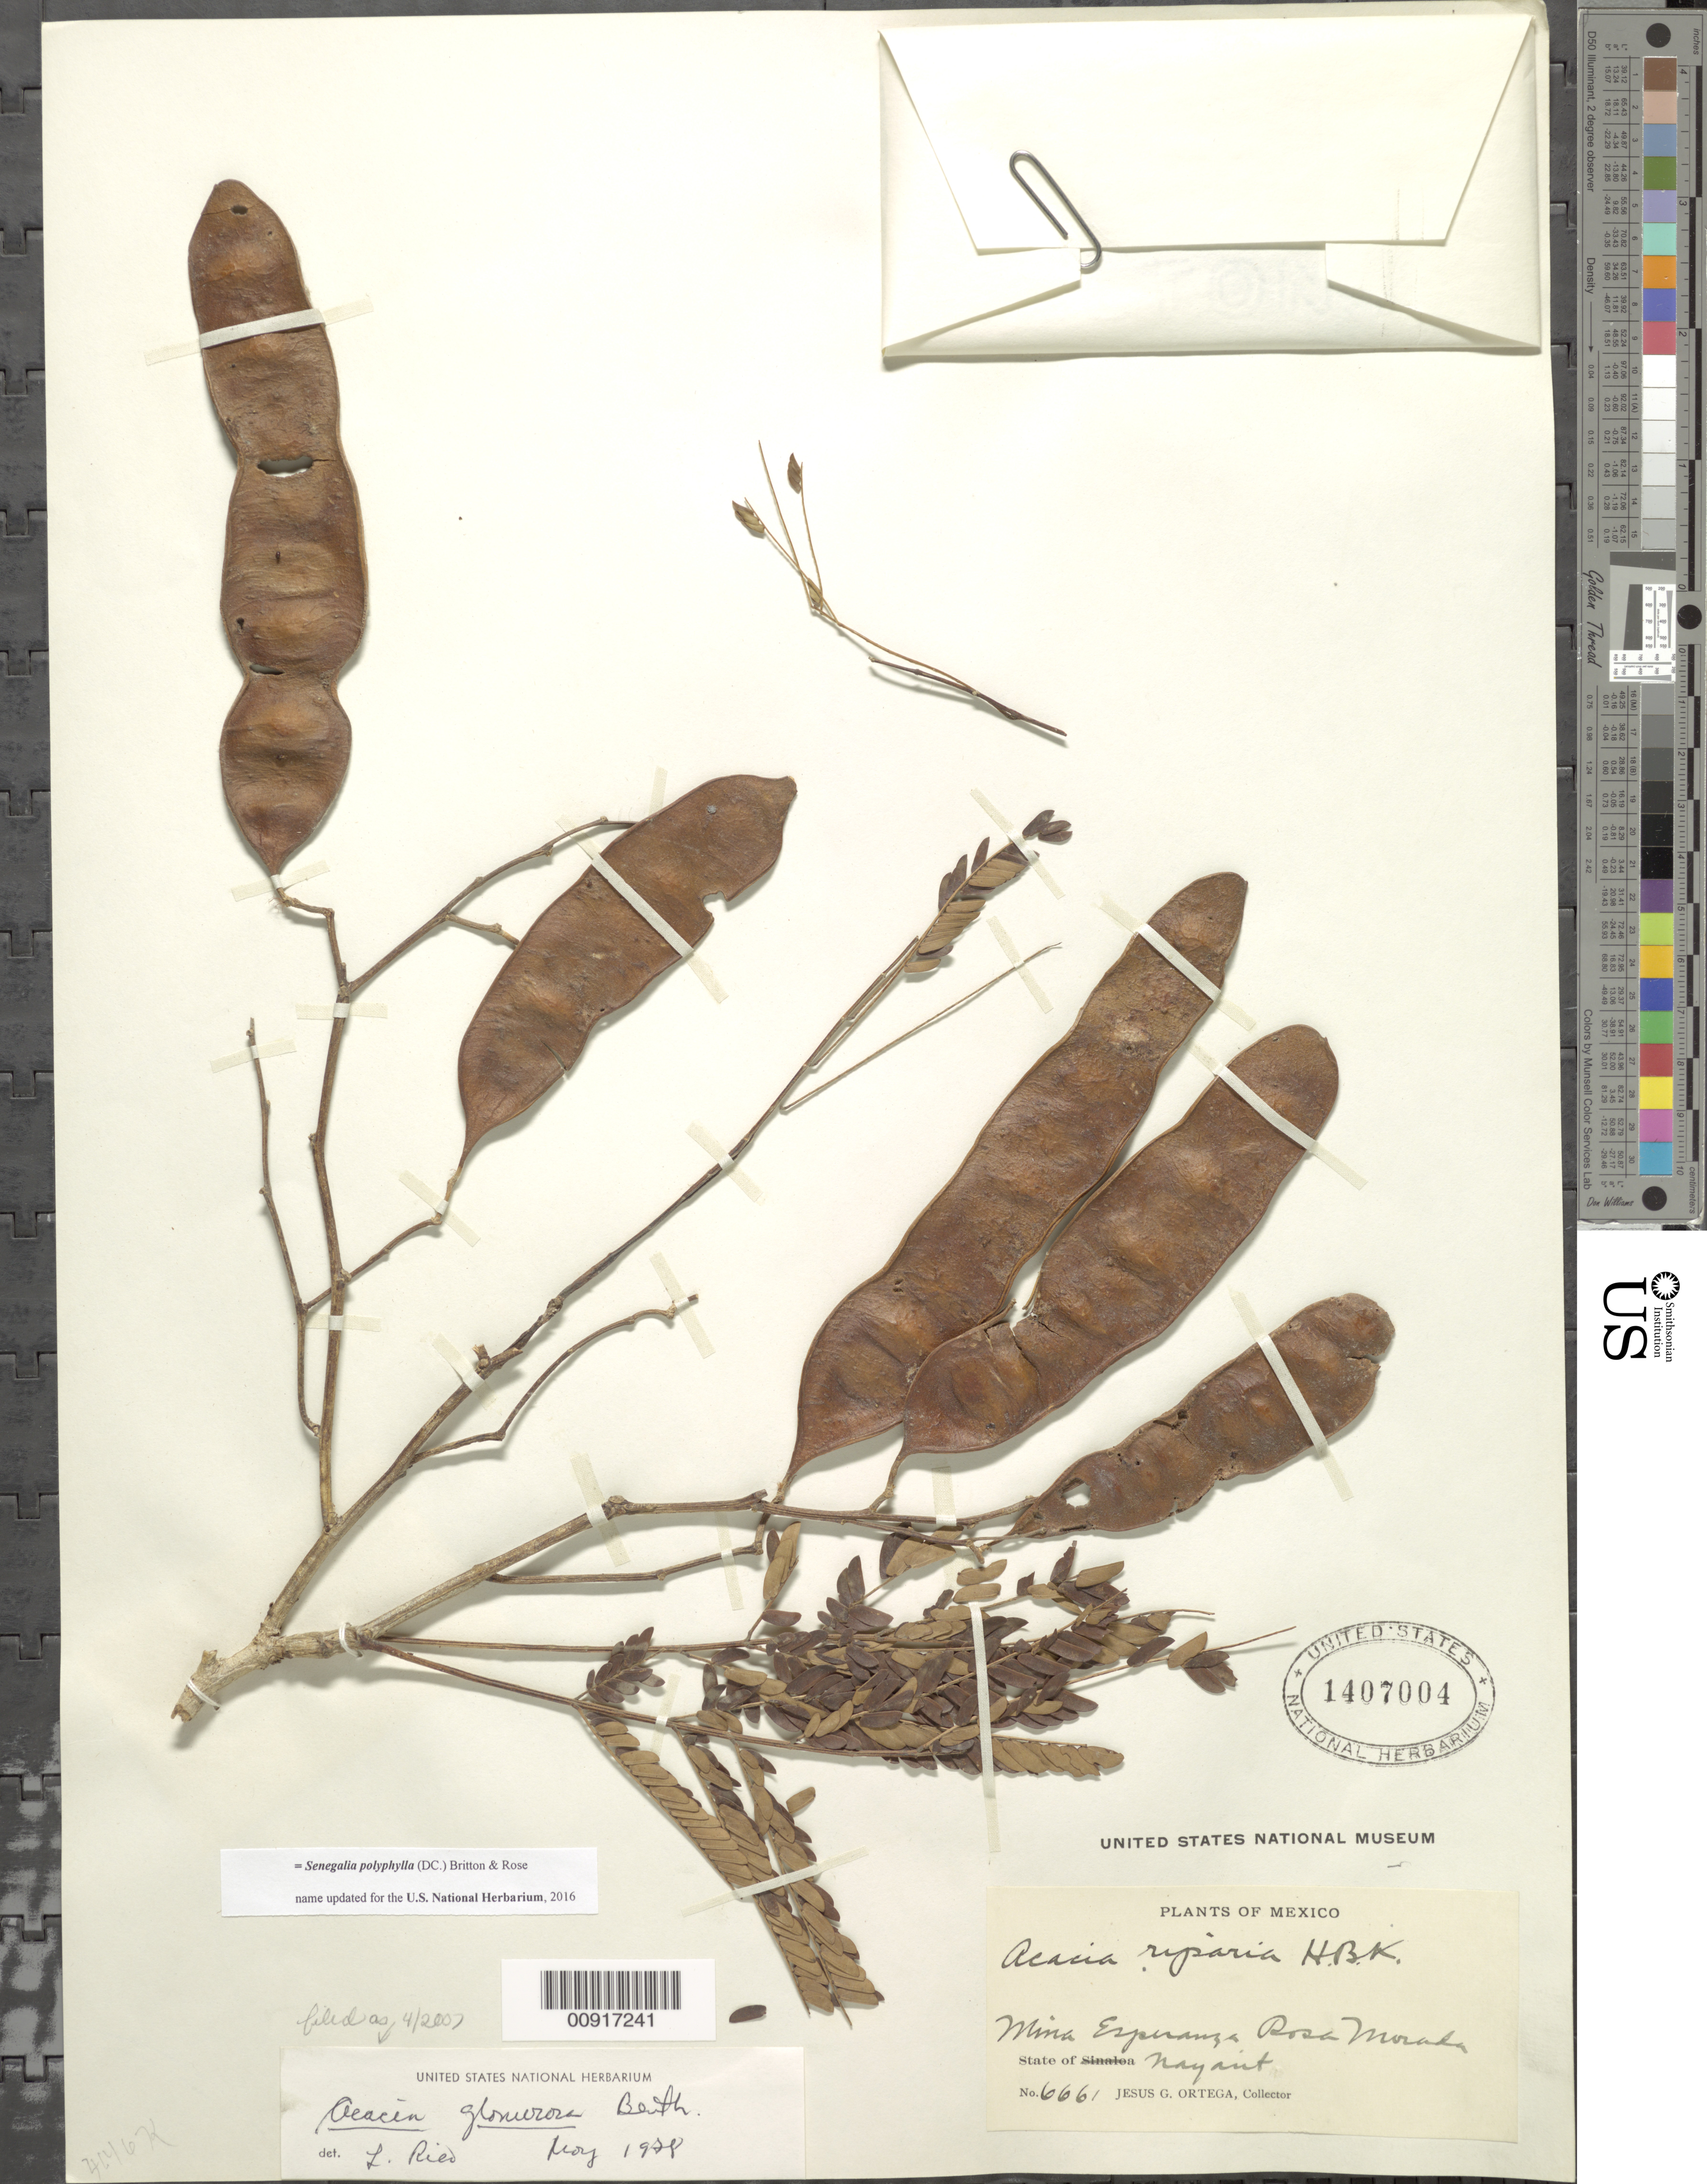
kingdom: Plantae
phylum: Tracheophyta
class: Magnoliopsida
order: Fabales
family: Fabaceae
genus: Senegalia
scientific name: Senegalia polyphylla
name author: (DC.) Britton & Rose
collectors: J. Ortega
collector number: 6661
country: Mexico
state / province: Nayarit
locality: Mina Esperanza, Rosa Morada, State of Nayarit.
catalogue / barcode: US 1407004